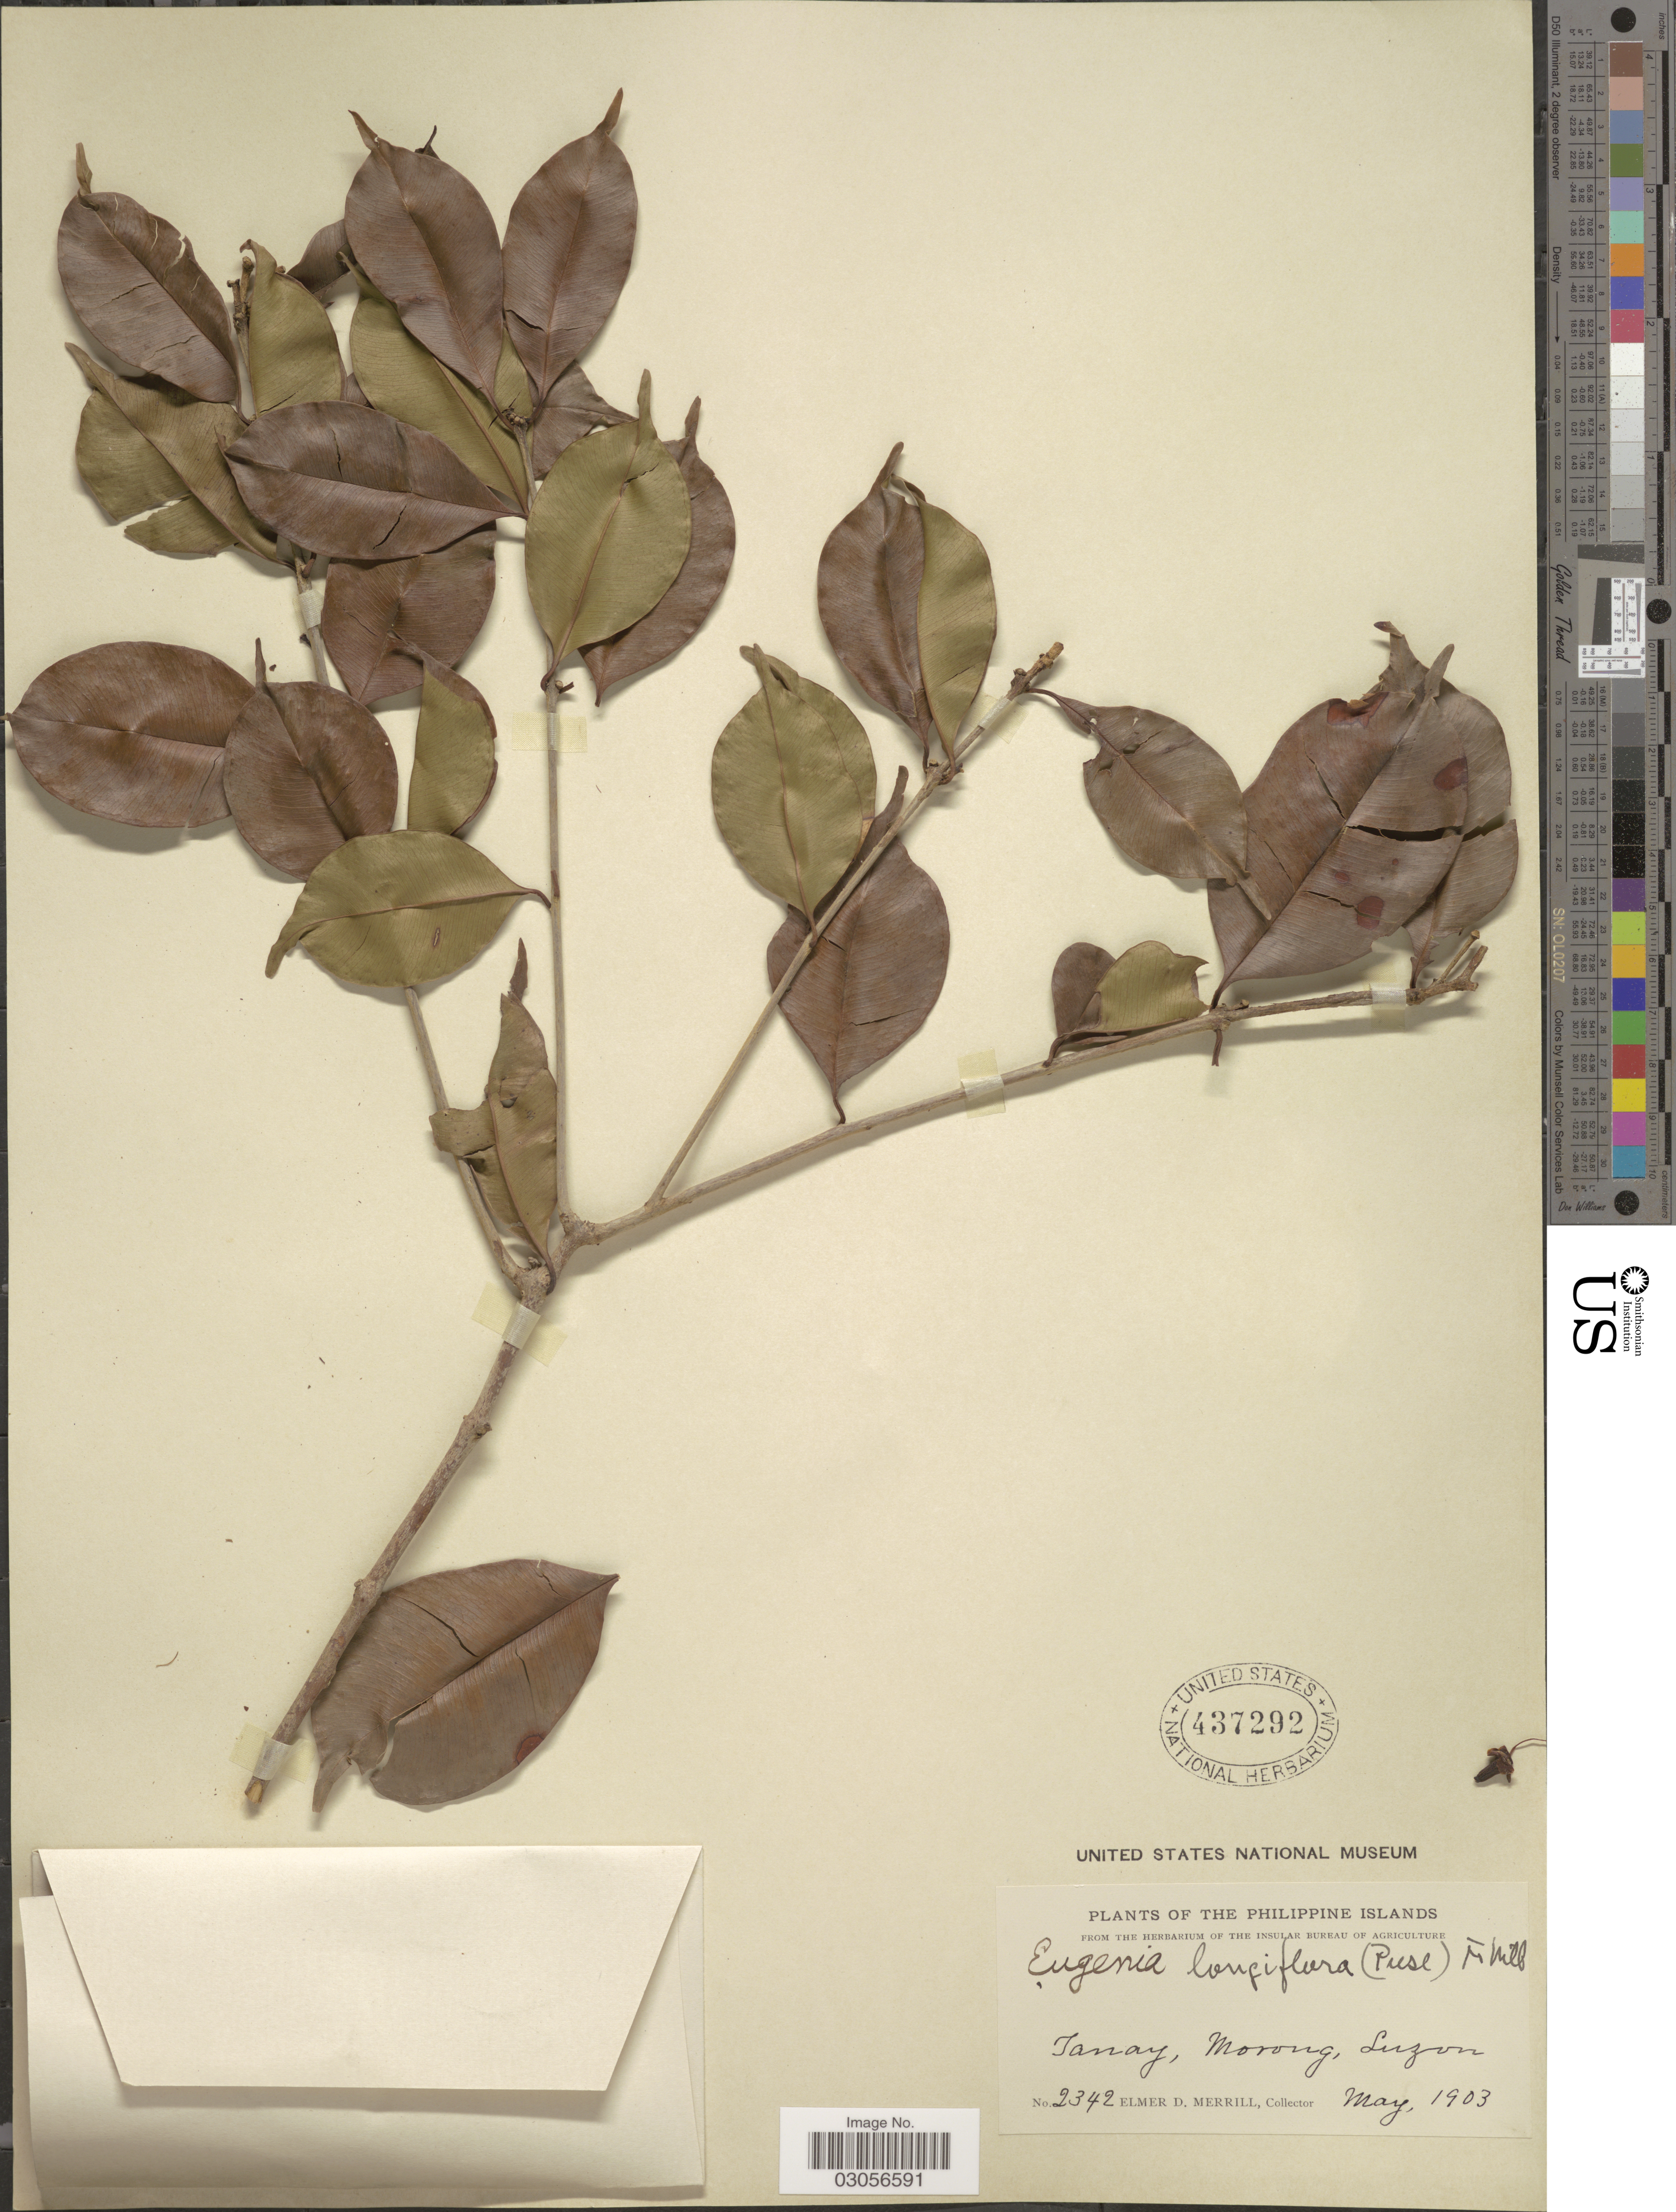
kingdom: Plantae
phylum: Tracheophyta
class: Magnoliopsida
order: Myrtales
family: Myrtaceae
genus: Syzygium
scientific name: Syzygium cerasiforme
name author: (Blume) Merr. & L.M. Perry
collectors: E. D. Merrill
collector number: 2342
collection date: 1903-05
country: Philippines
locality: Philippine Islands. Tanay, Morong, Luzon.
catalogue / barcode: US 437292